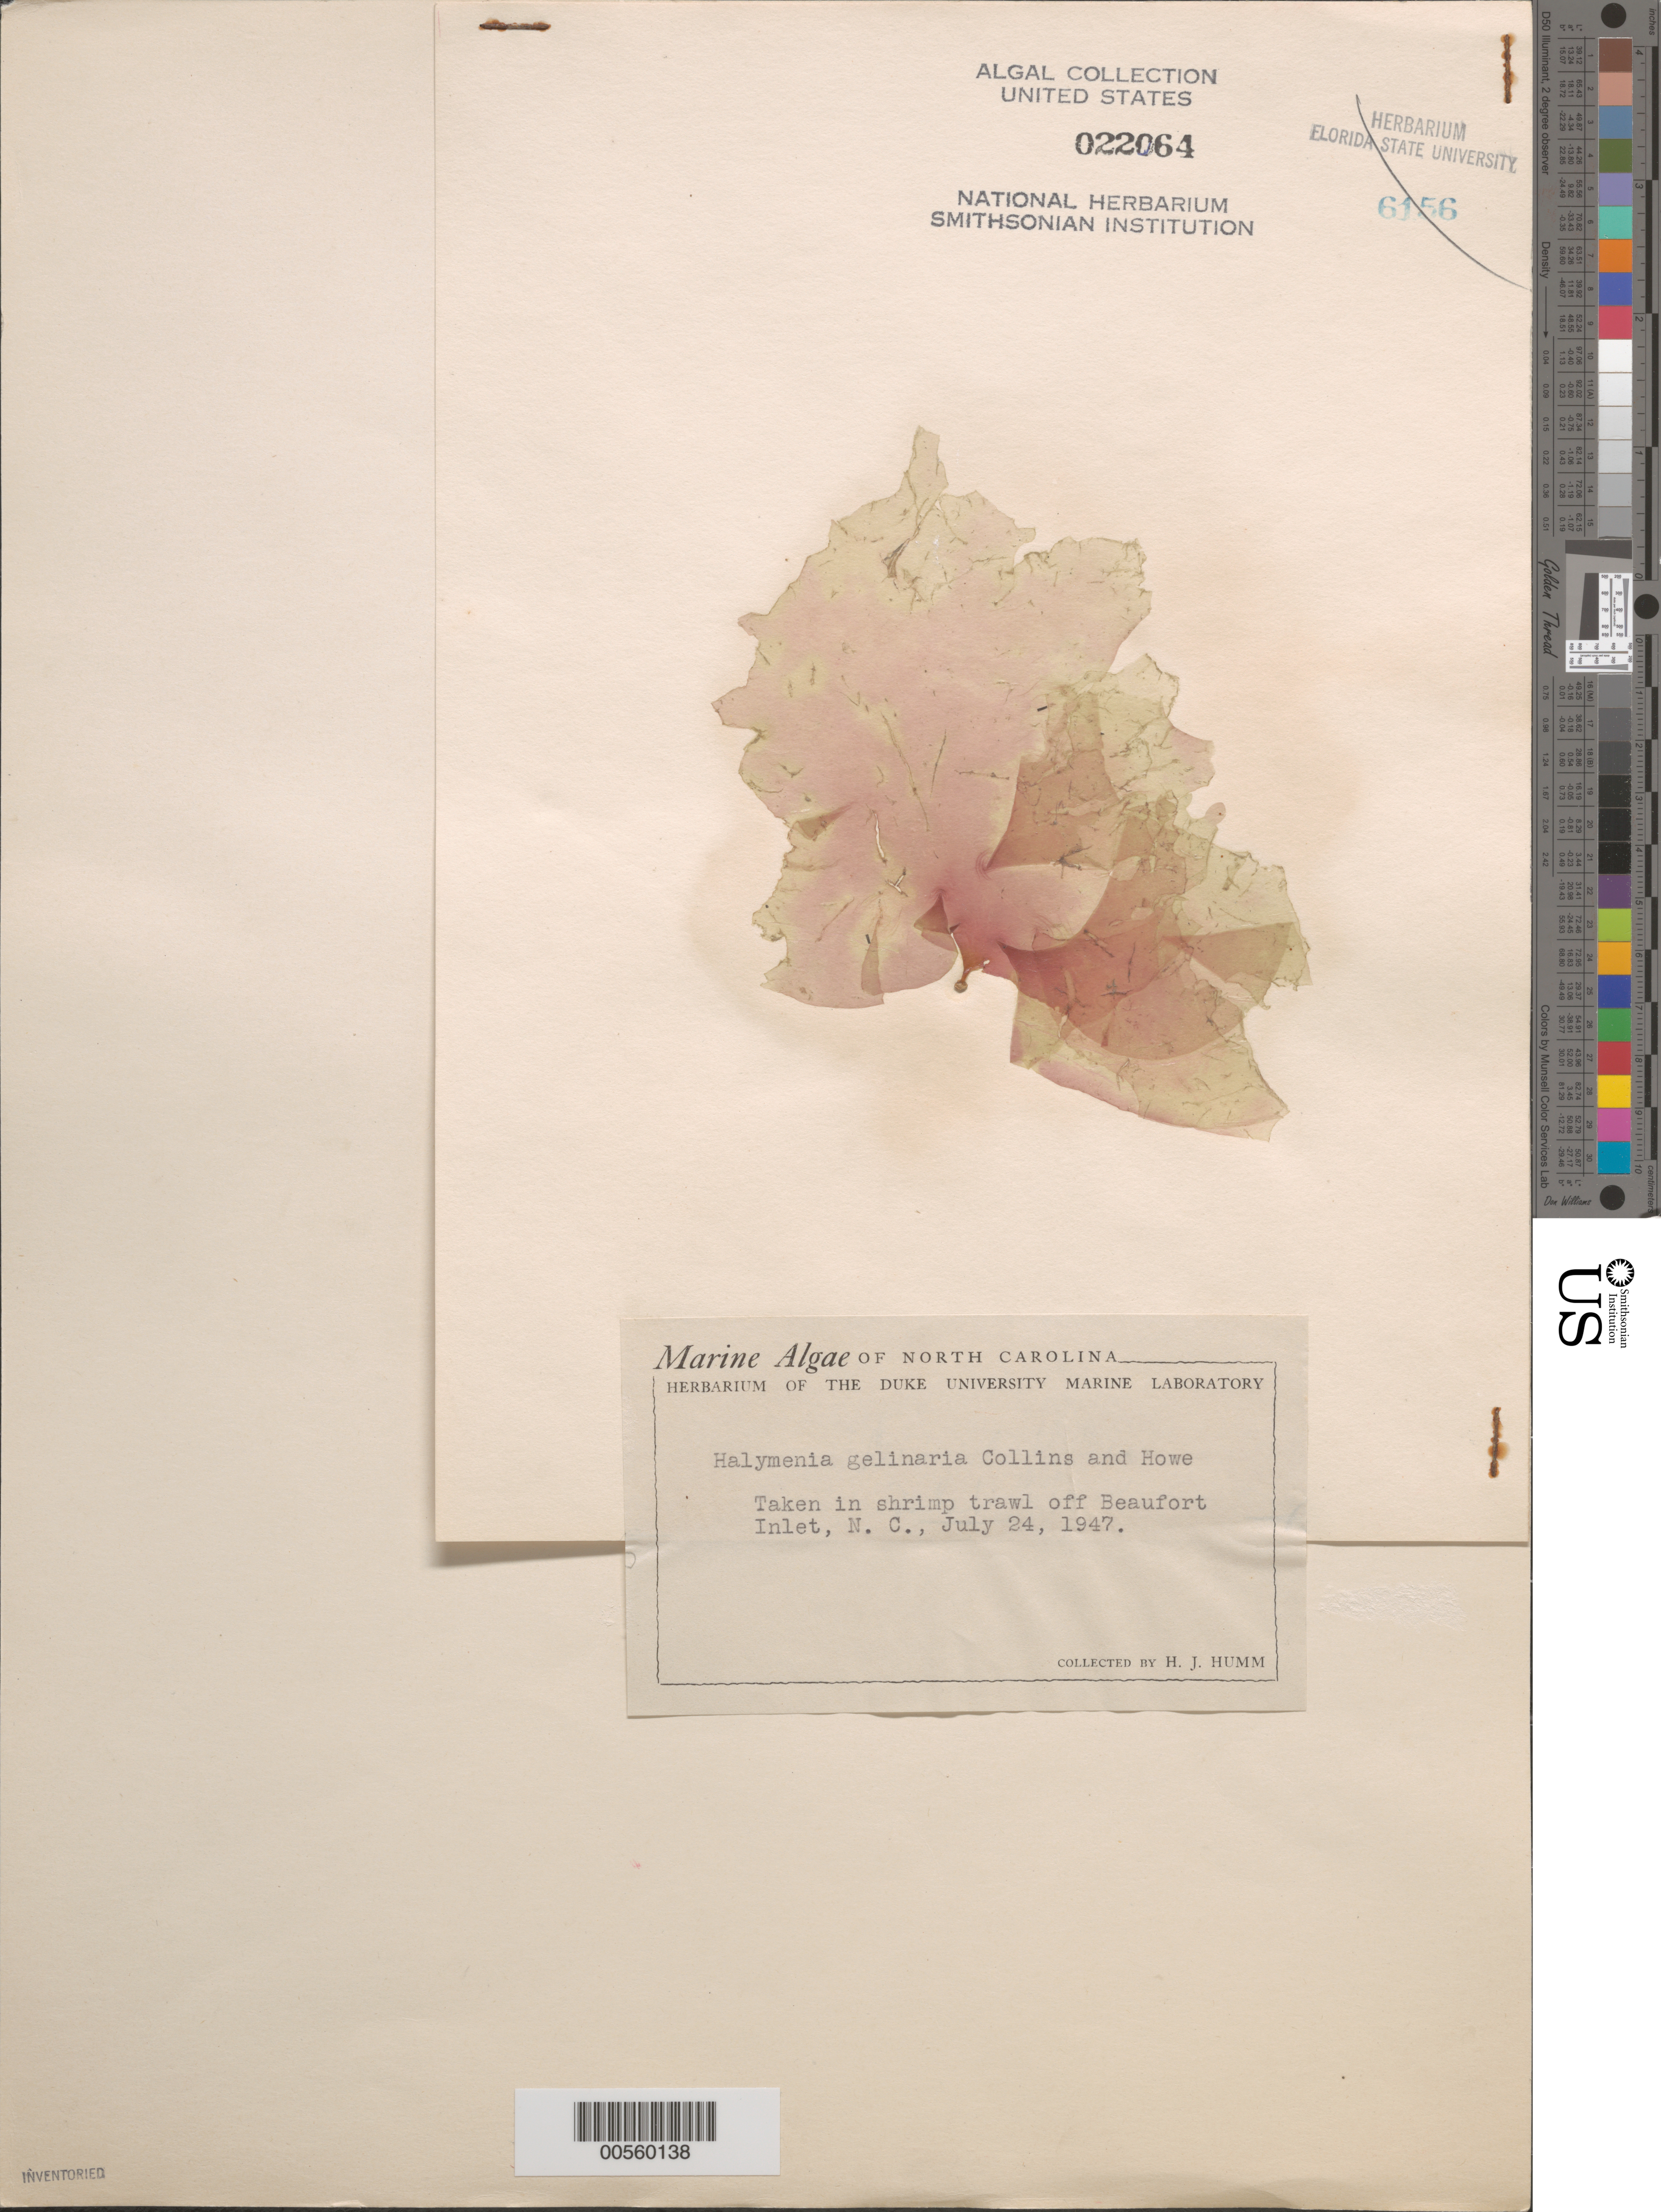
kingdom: Plantae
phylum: Rhodophyta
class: Florideophyceae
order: Halymeniales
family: Halymeniaceae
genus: Halymenia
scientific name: Halymenia floridana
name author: J. Agardh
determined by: Algae name updating Project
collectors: H. J. Humm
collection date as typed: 24 Jul 1947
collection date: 1947-07-24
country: United States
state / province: North Carolina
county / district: Carteret County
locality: Off Beaufort Inlet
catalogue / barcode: US 22064